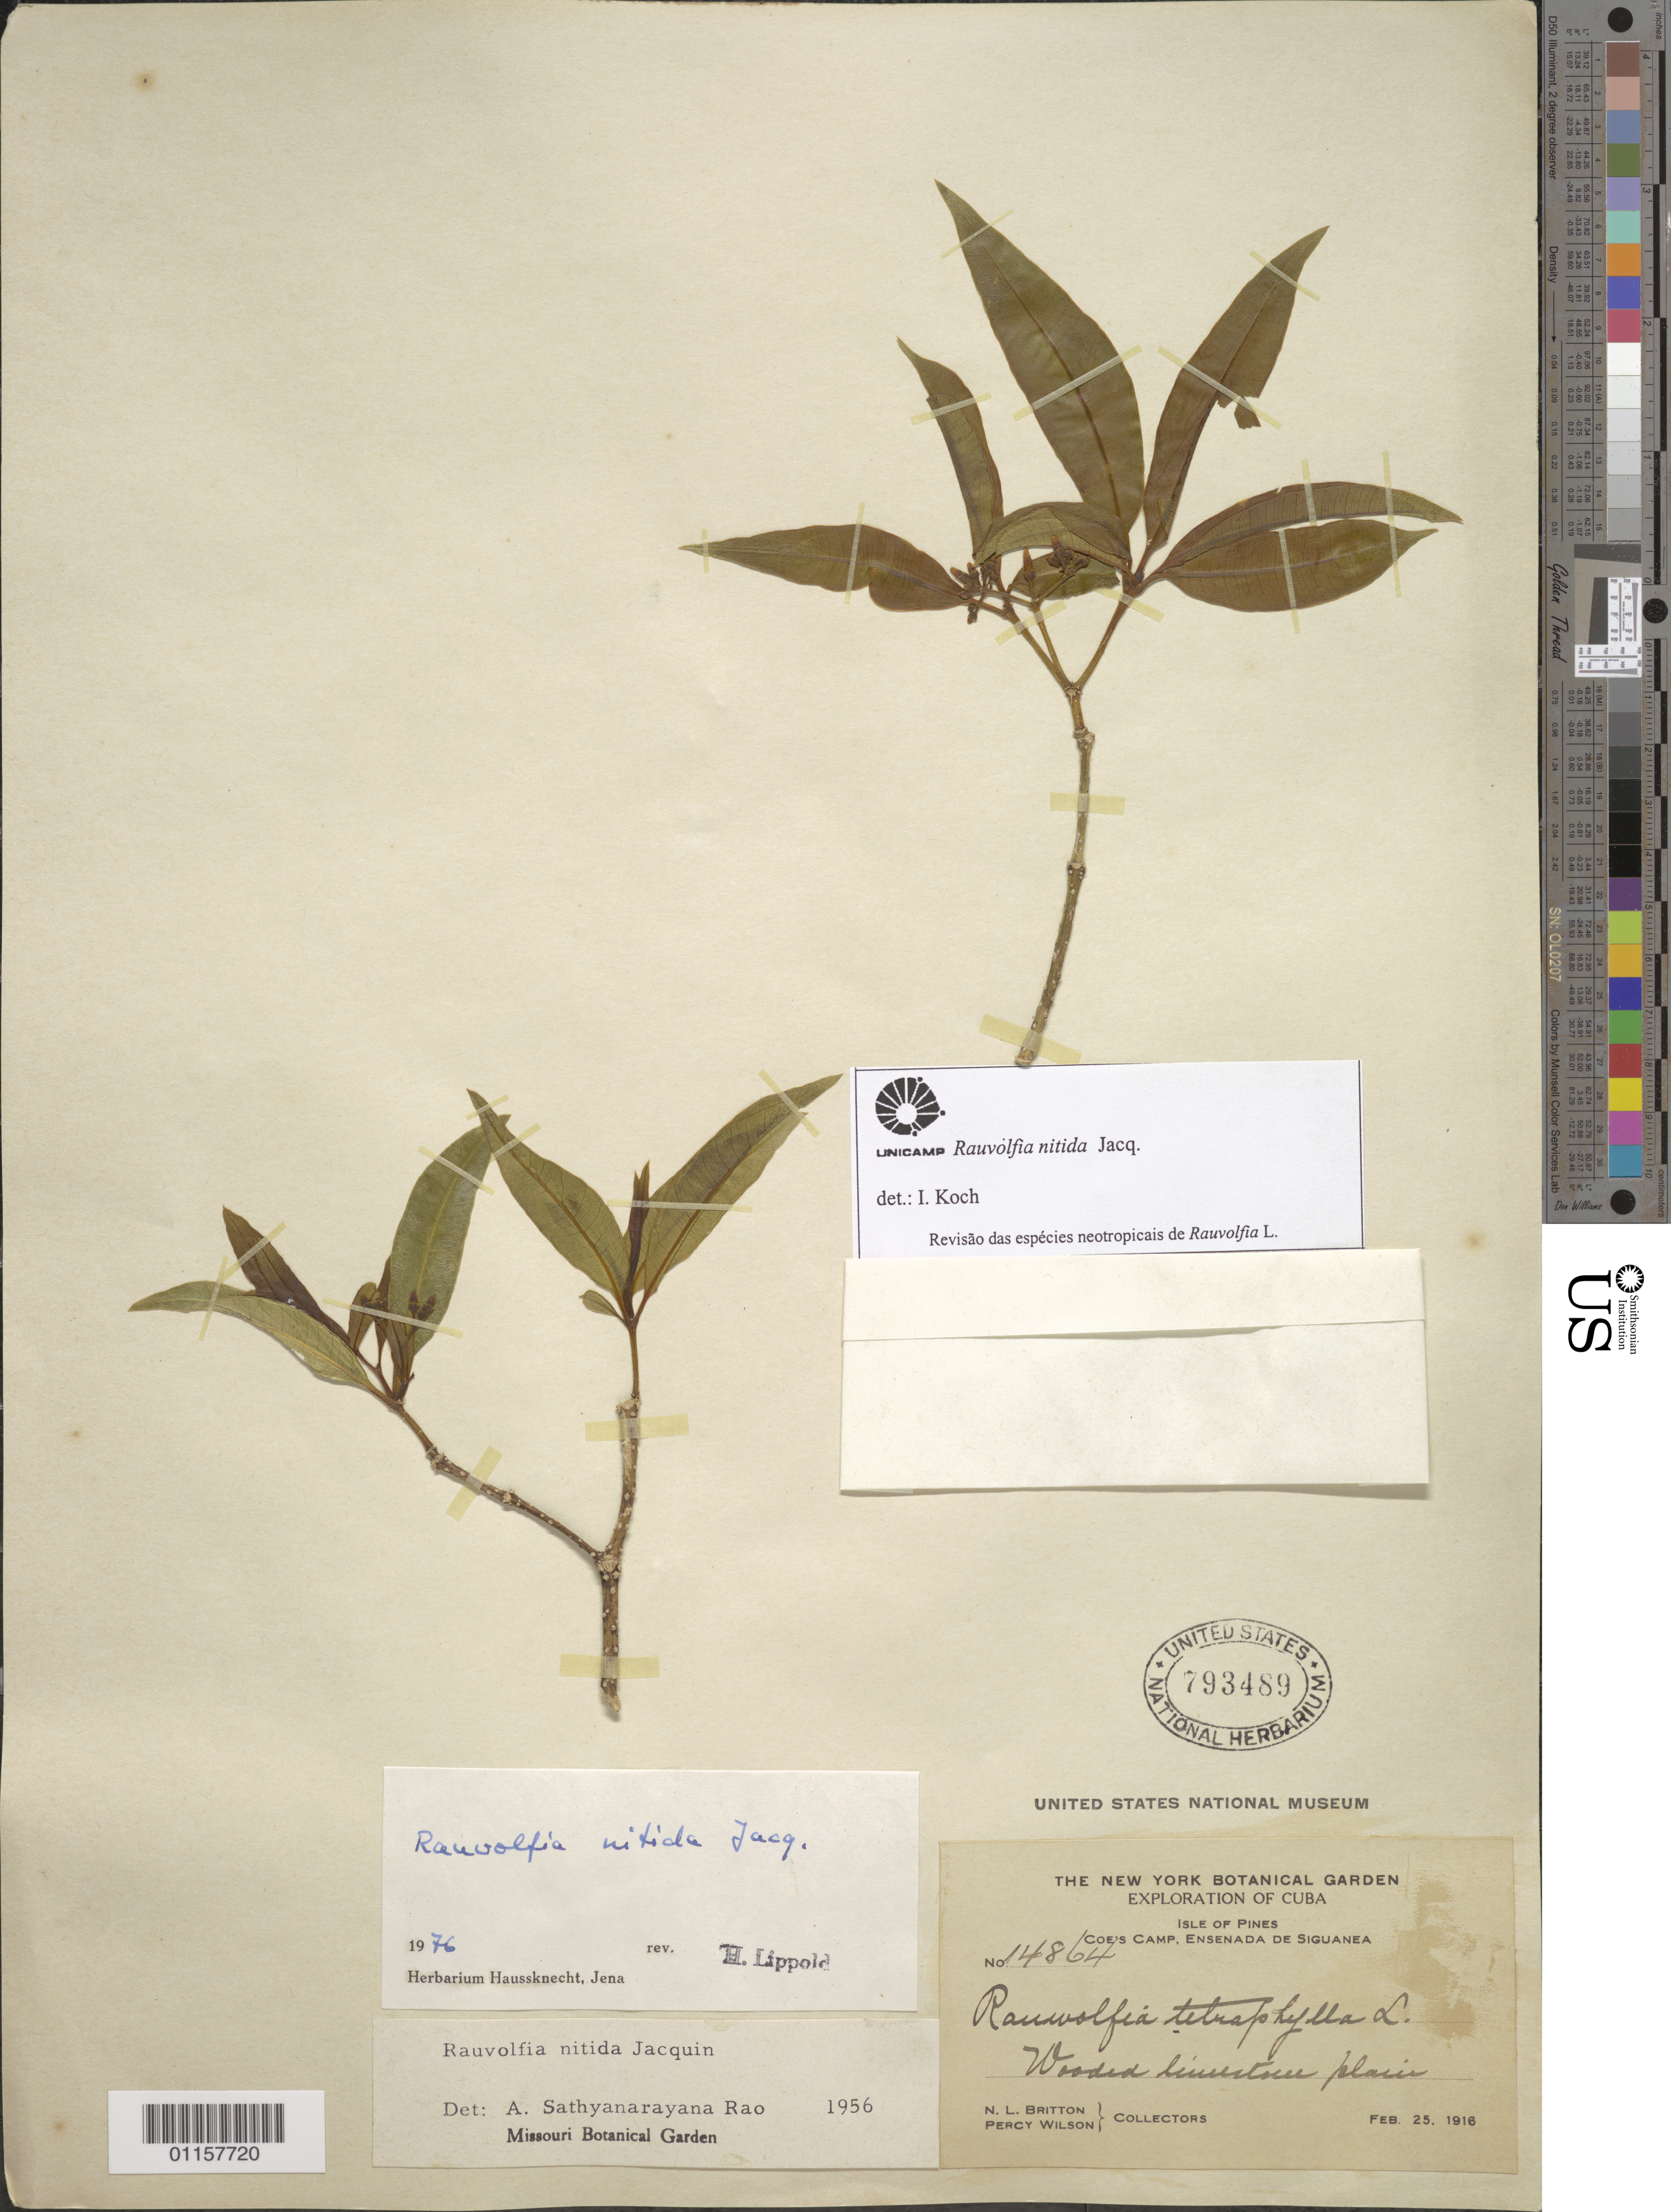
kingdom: Plantae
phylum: Tracheophyta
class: Magnoliopsida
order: Gentianales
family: Apocynaceae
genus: Rauvolfia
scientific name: Rauvolfia nitida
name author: Jacq.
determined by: Koch, I.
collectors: N. Britton & P. Wilson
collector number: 14864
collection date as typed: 25 Feb 1916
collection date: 1916-02-25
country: Cuba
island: Isla de la Juventud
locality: Ensenada de Siguanea, Coe's Camp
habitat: Wooded limestone plain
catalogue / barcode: US 793489